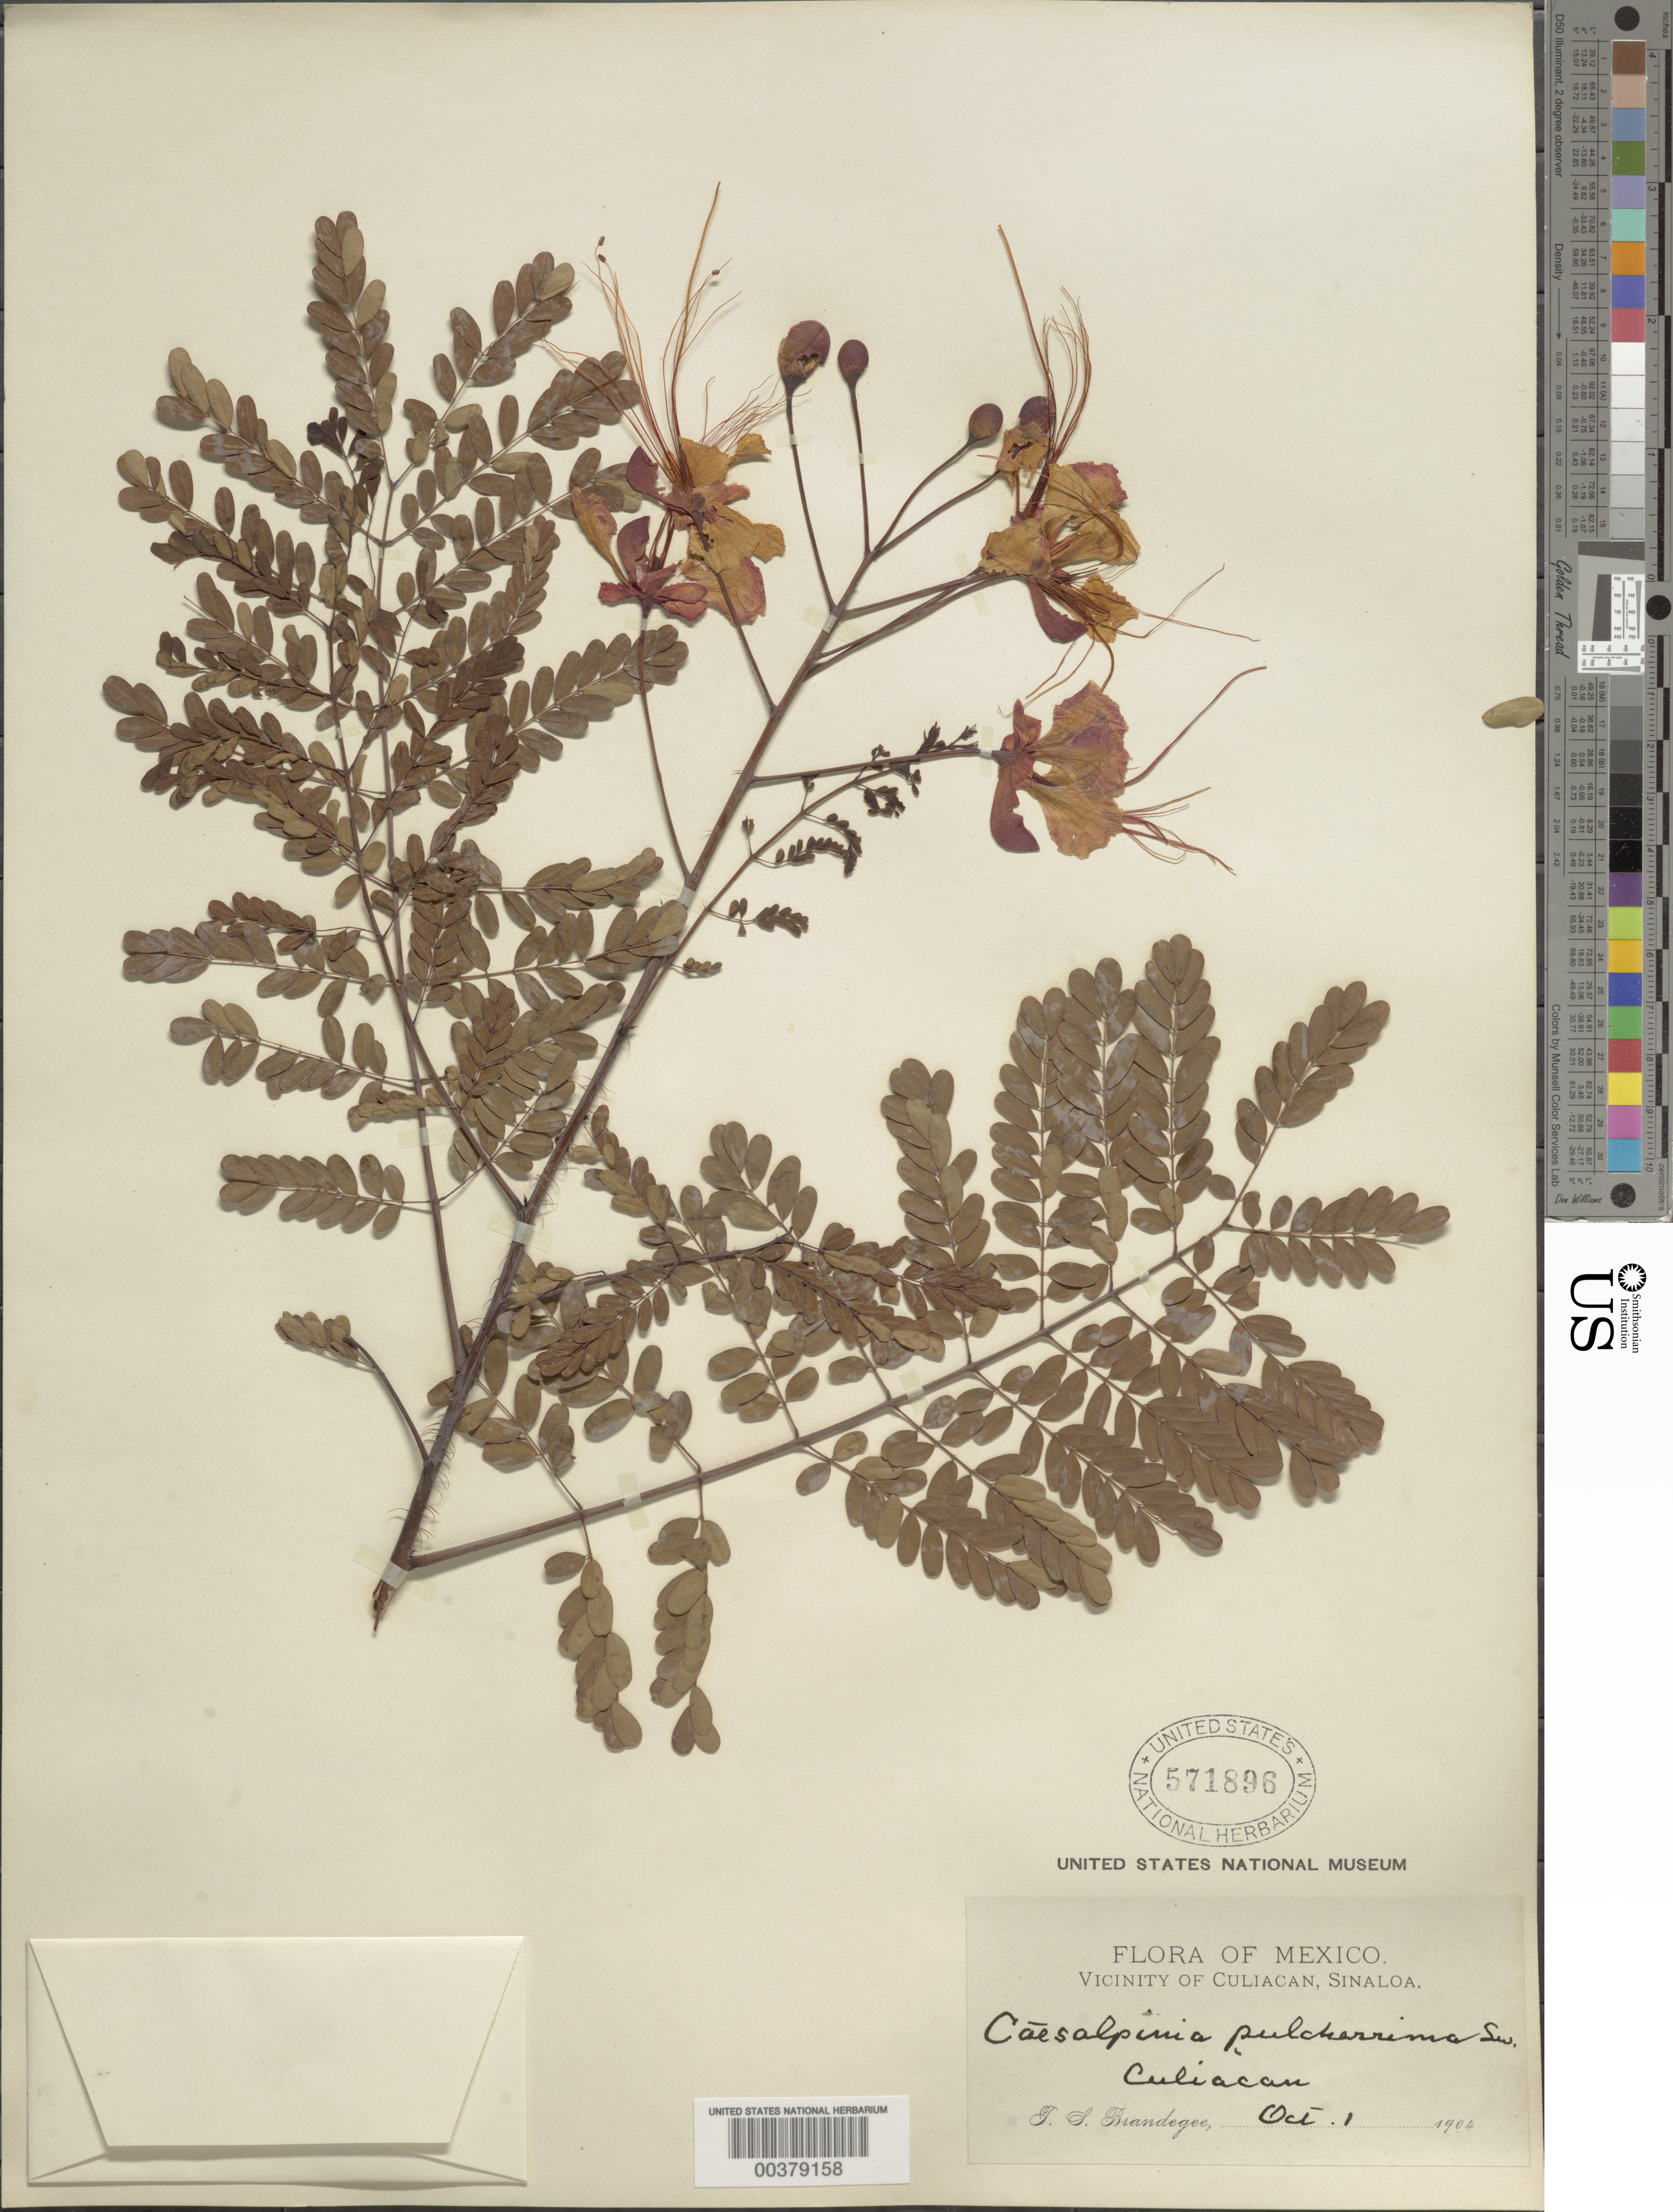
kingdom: Plantae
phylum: Tracheophyta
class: Magnoliopsida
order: Fabales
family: Fabaceae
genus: Caesalpinia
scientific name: Caesalpinia pulcherrima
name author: (L.) Sw.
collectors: T. S. Brandegee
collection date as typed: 01 Oct 1904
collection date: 1904-10-01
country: Mexico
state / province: Sinaloa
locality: Culiacan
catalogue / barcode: US 571896